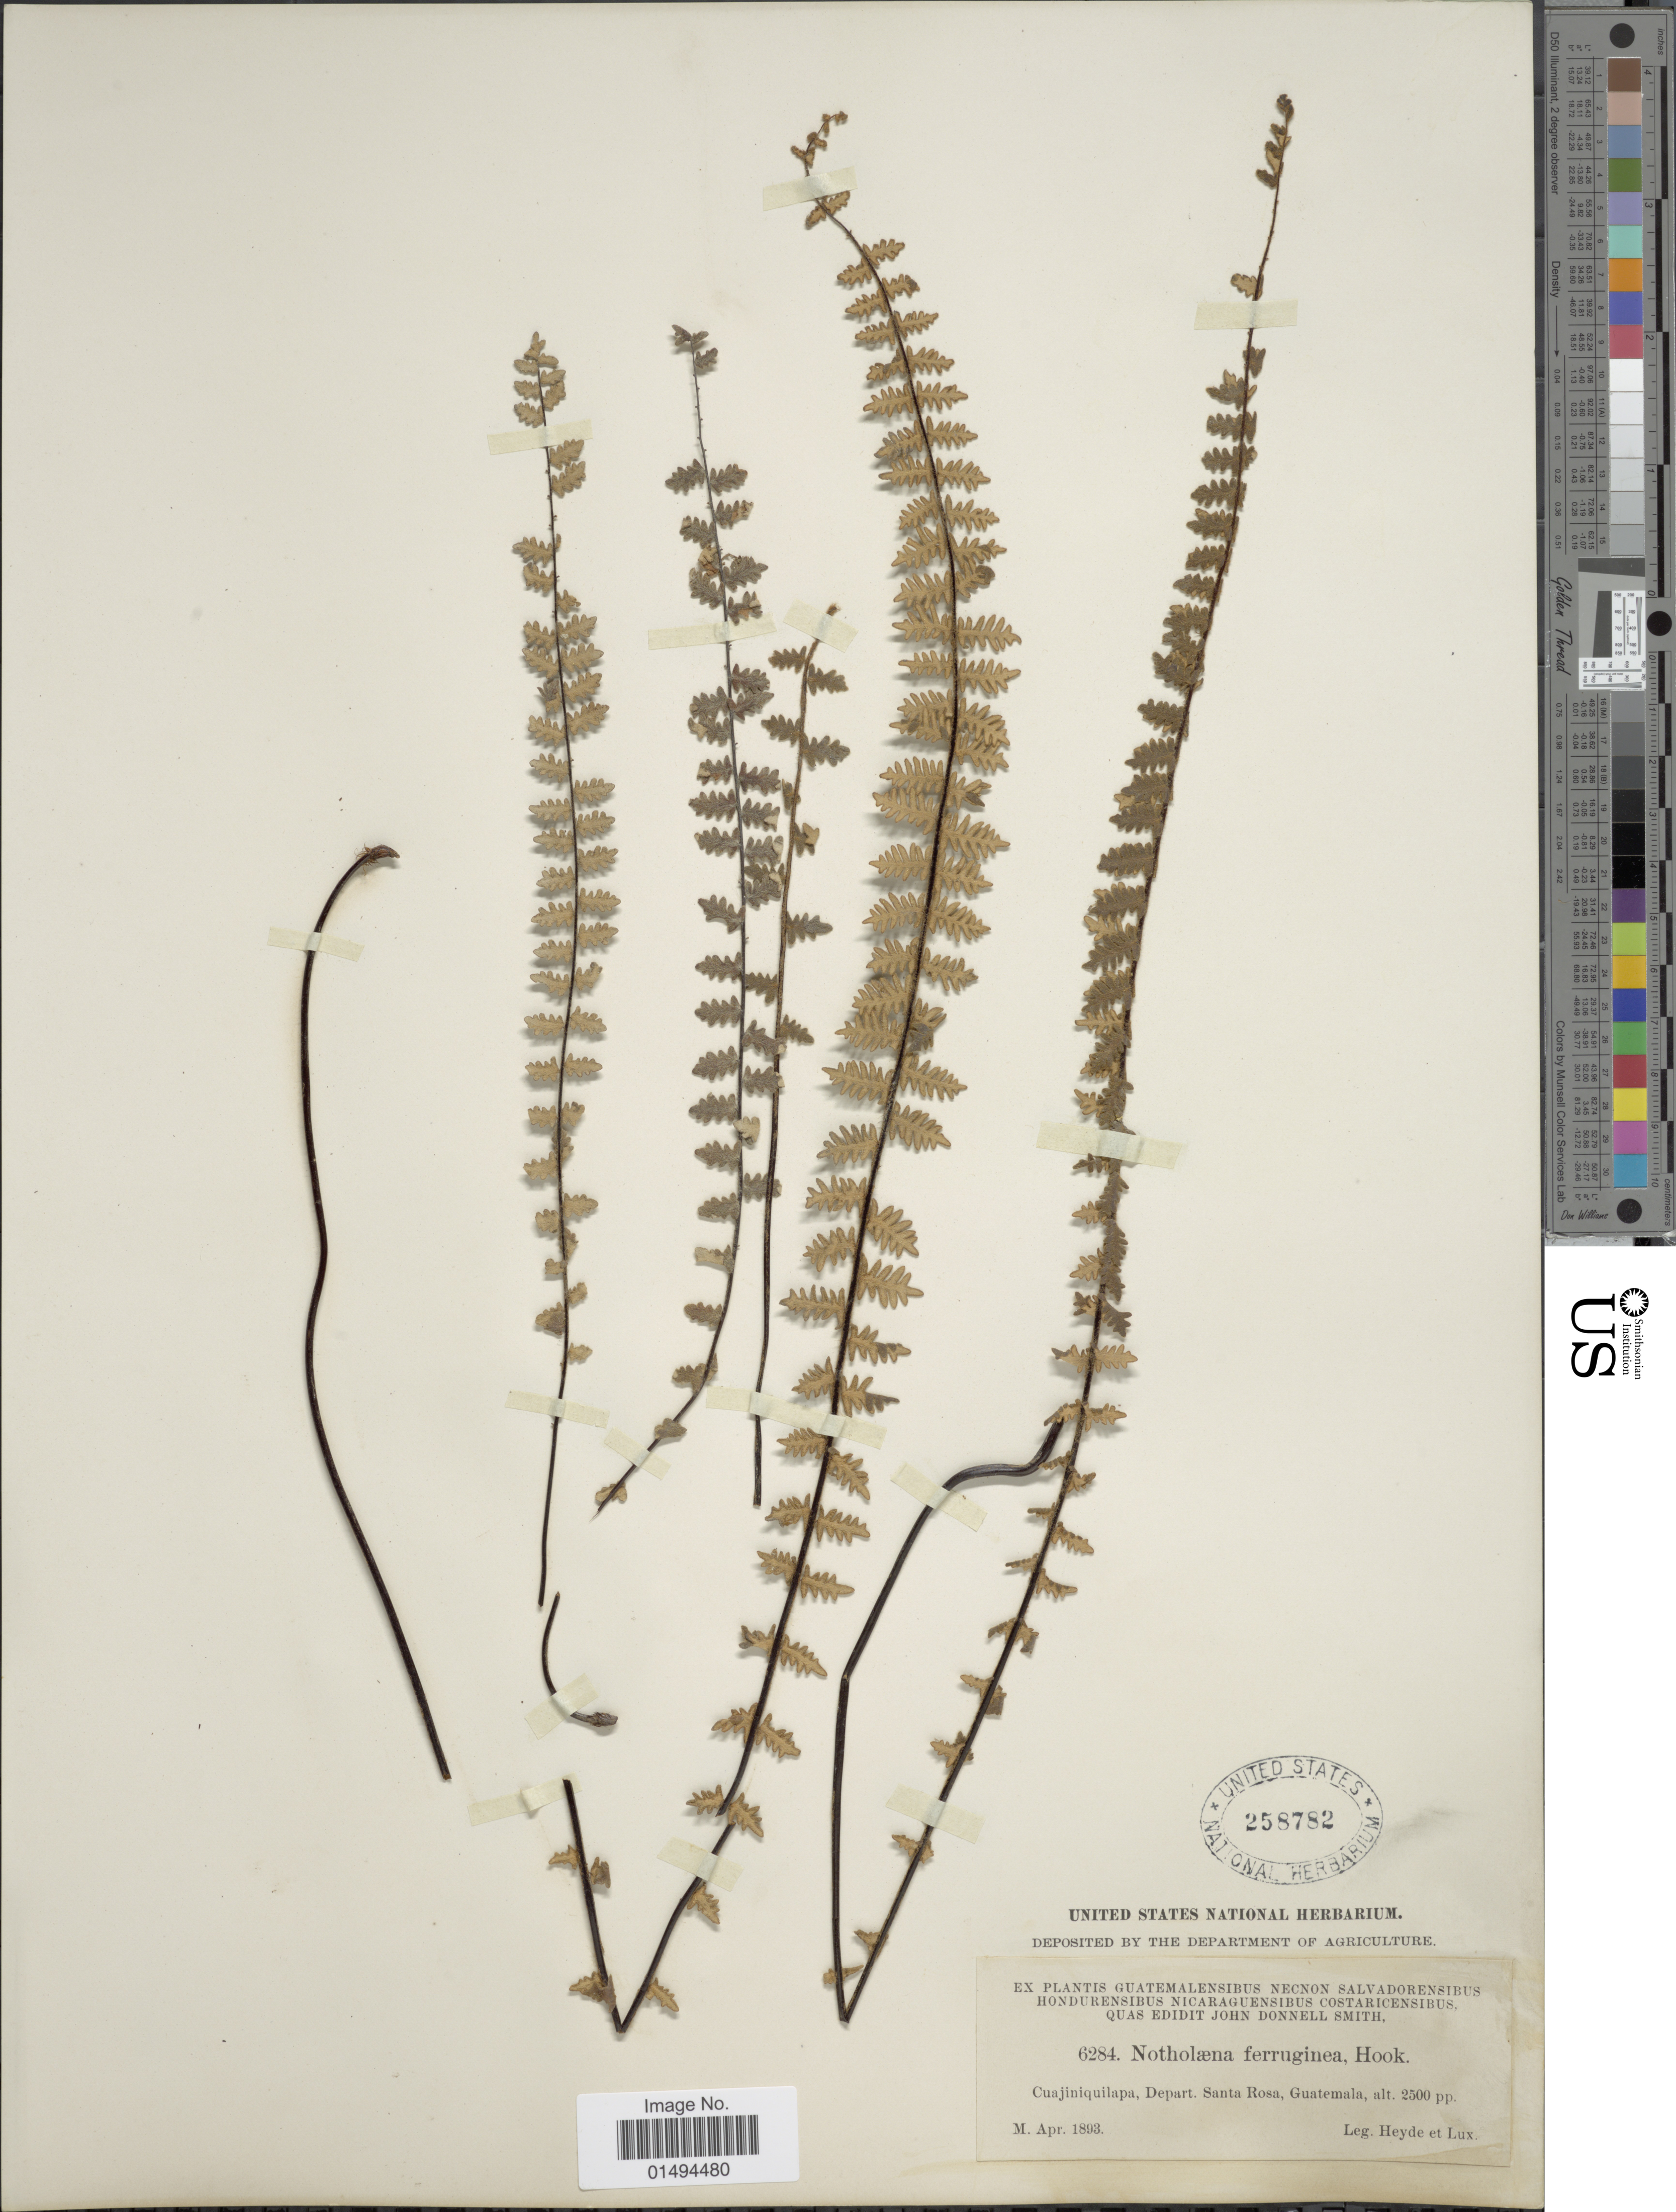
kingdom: Plantae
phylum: Tracheophyta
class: Polypodiopsida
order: Polypodiales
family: Pteridaceae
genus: Myriopteris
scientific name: Myriopteris aurea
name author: (Poir.) Grusz & Windham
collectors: E. Lux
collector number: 6284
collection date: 1893-04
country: Guatemala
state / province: Santa Rosa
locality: Cuajiniquilapa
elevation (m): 762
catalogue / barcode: US 258782